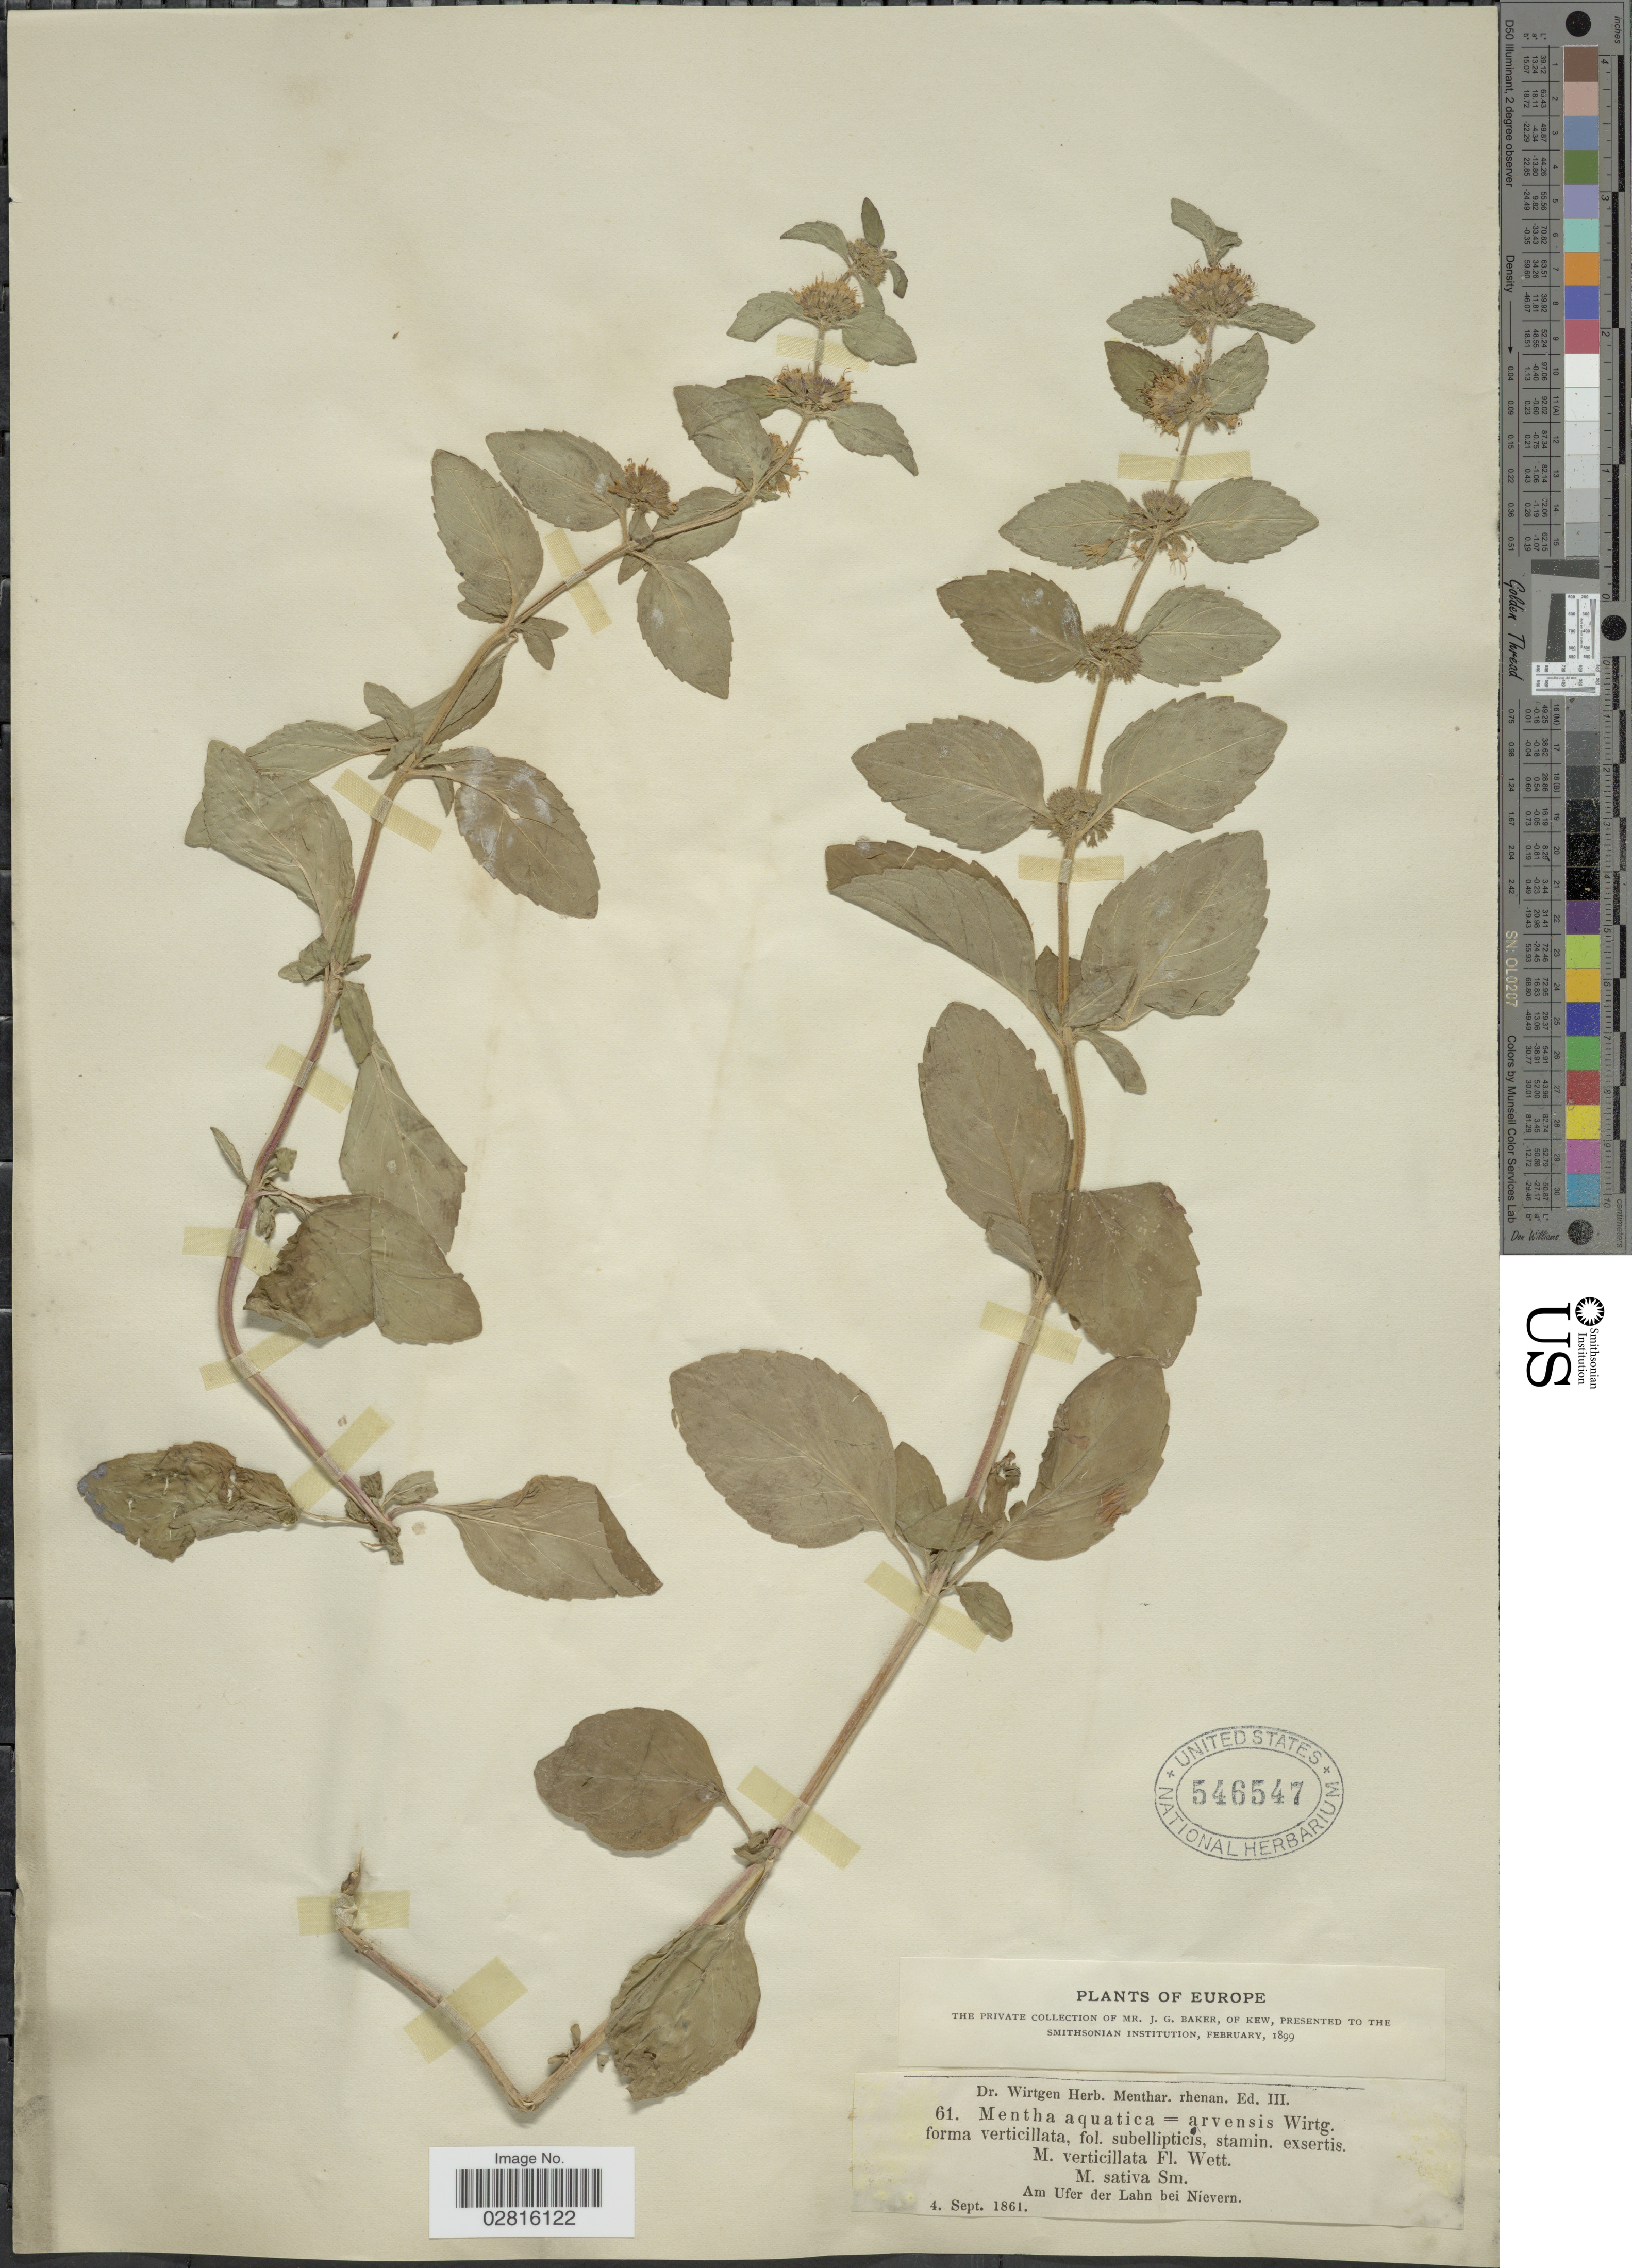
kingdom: Plantae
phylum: Tracheophyta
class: Magnoliopsida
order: Lamiales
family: Lamiaceae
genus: Mentha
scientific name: Mentha aquatica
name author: L.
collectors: Wirtgen, --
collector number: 61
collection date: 1861-09-04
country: Germany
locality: Am Ufer der Lahn bei Nievern. Europe.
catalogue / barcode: US 546547